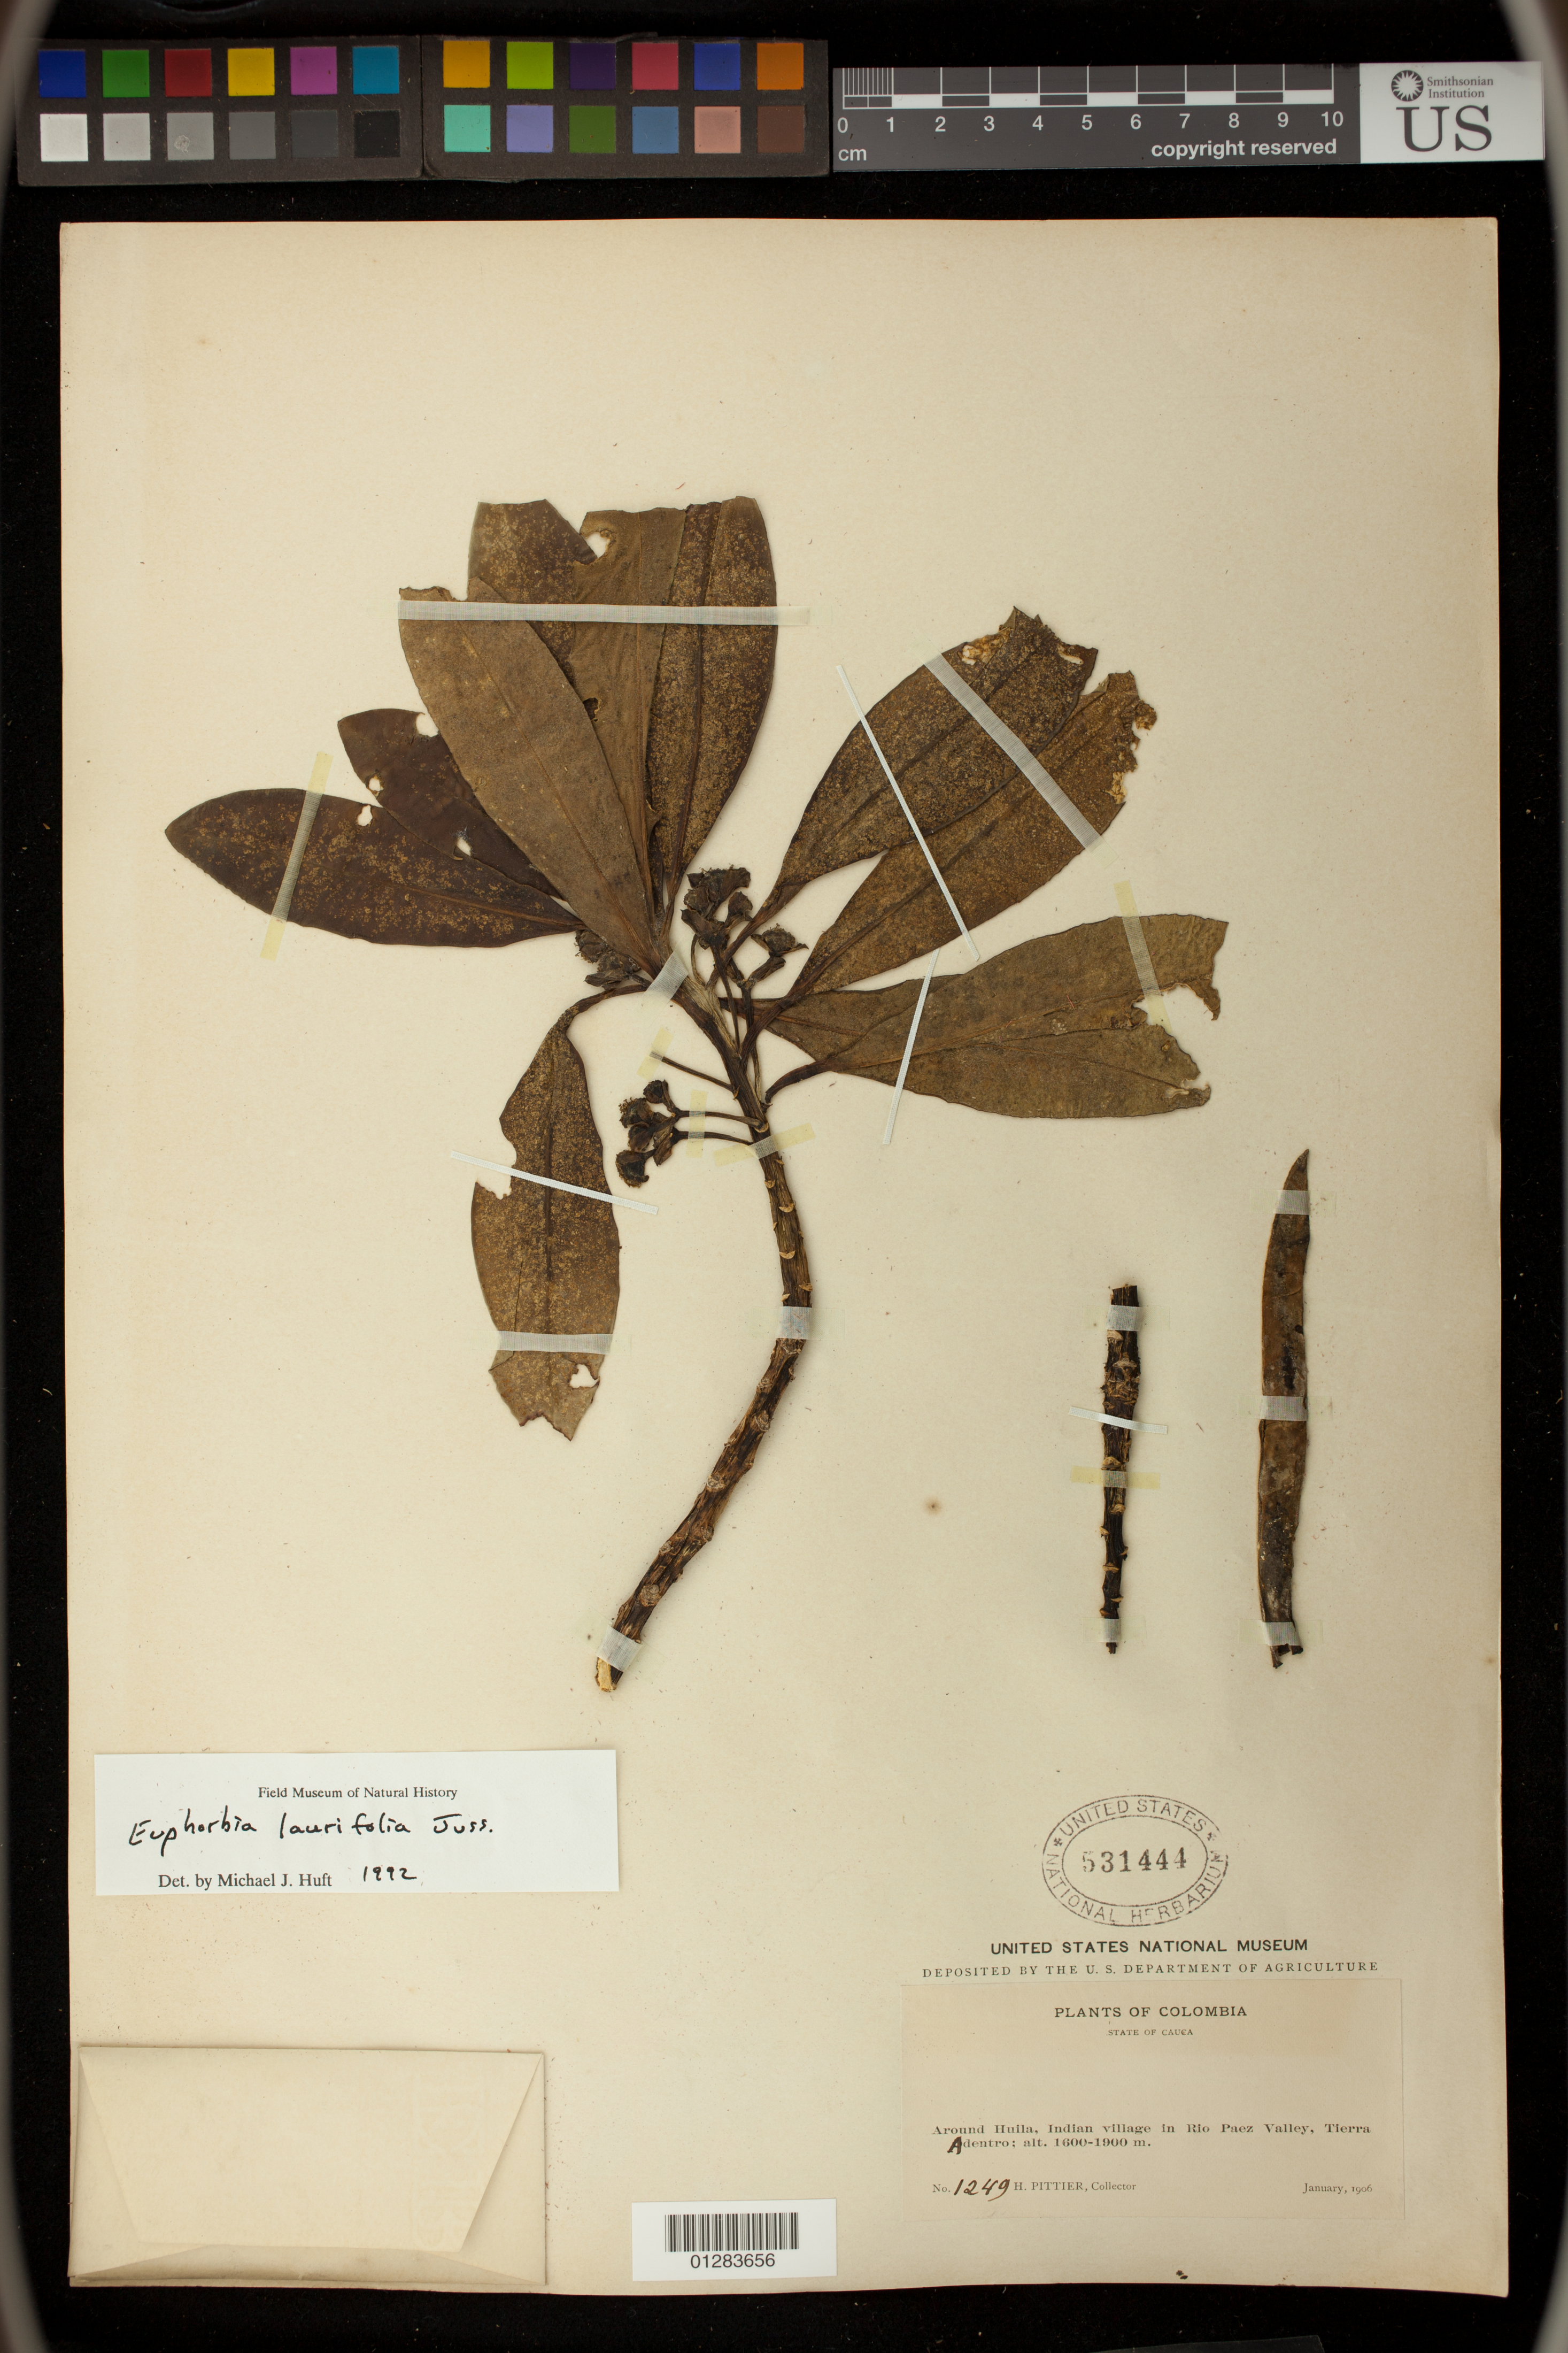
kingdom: Plantae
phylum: Tracheophyta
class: Magnoliopsida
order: Malpighiales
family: Euphorbiaceae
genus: Euphorbia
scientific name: Euphorbia laurifolia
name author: Juss. ex Lam.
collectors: H. F. Pittier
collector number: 1249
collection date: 1906-01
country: Colombia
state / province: Cauca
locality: Around Huila, Indian village in the Rio Paez Valley, Tierro Adentro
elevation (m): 1600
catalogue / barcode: US 531444